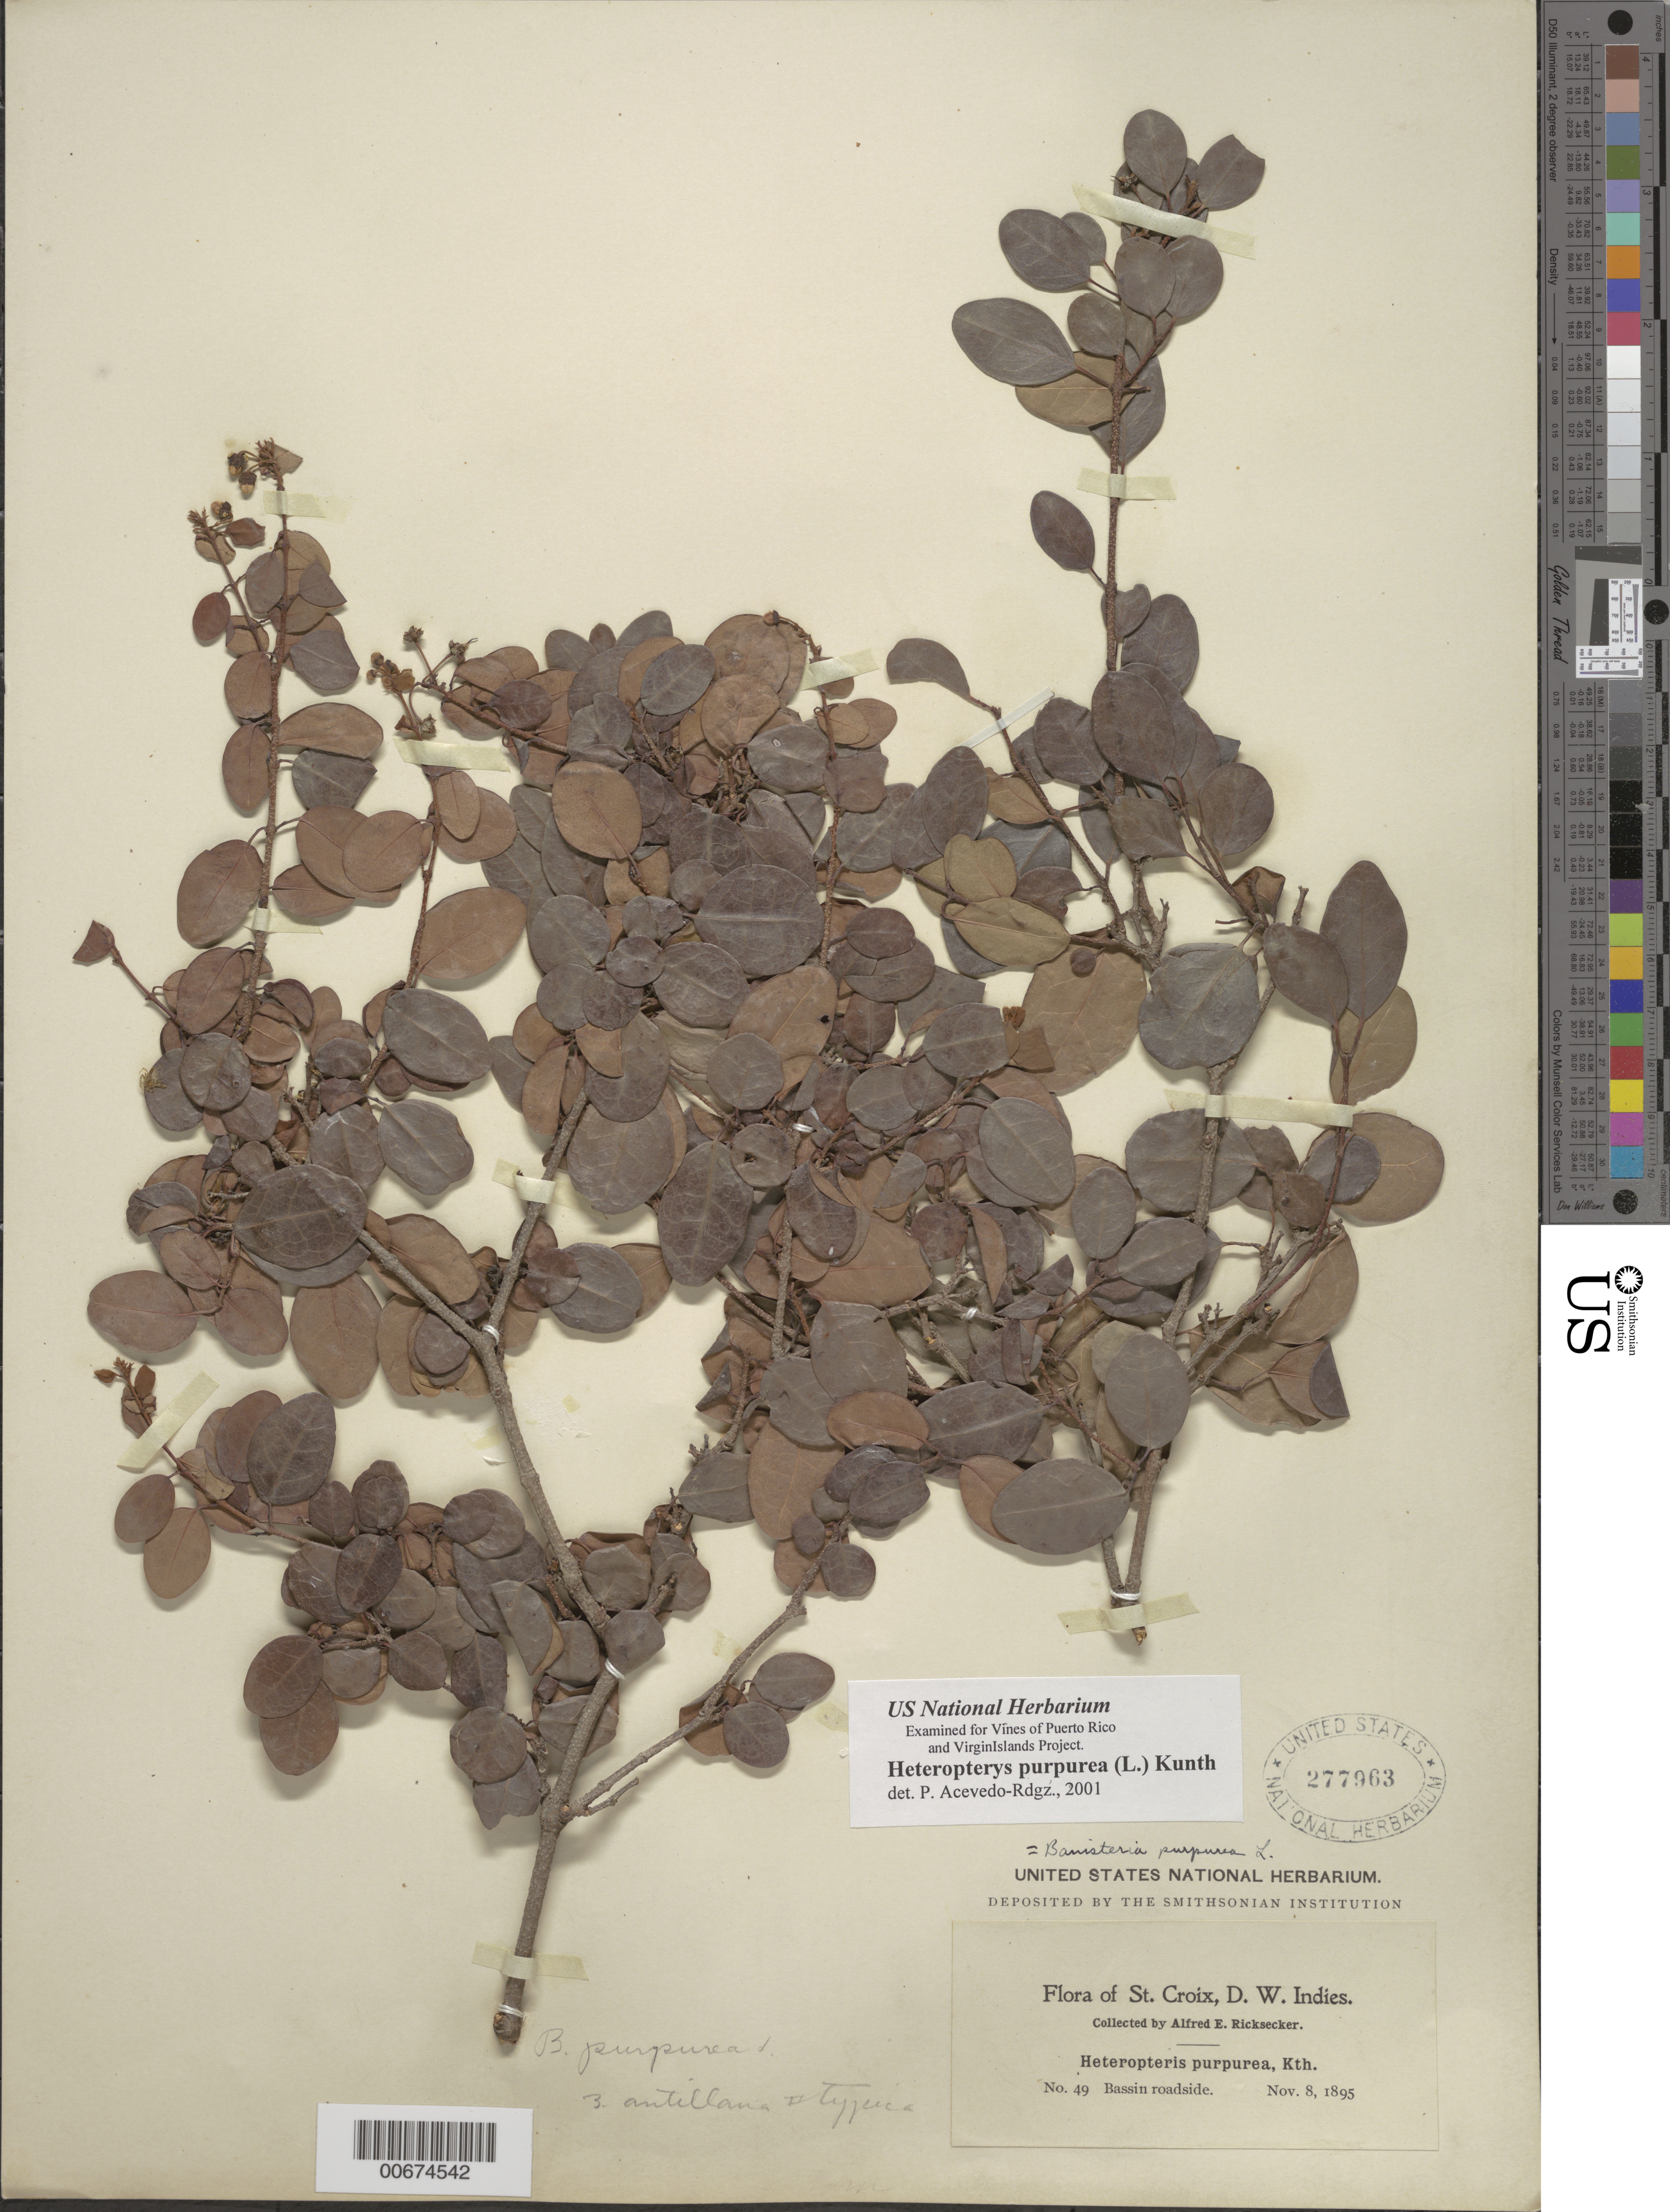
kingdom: Plantae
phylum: Tracheophyta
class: Magnoliopsida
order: Malpighiales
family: Malpighiaceae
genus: Heteropterys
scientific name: Heteropterys purpurea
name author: (L.) Kunth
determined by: Acevedo-Rodríguez, P., (BOT), Smithsonian Institution - National Museum of Natural History (UNITED STATES)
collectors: A. E. Ricksecker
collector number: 49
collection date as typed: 08 Nov 1895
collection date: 1895-11-08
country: U.S. Virgin Islands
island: St. Croix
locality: Bassin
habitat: roadside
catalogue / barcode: US 277963